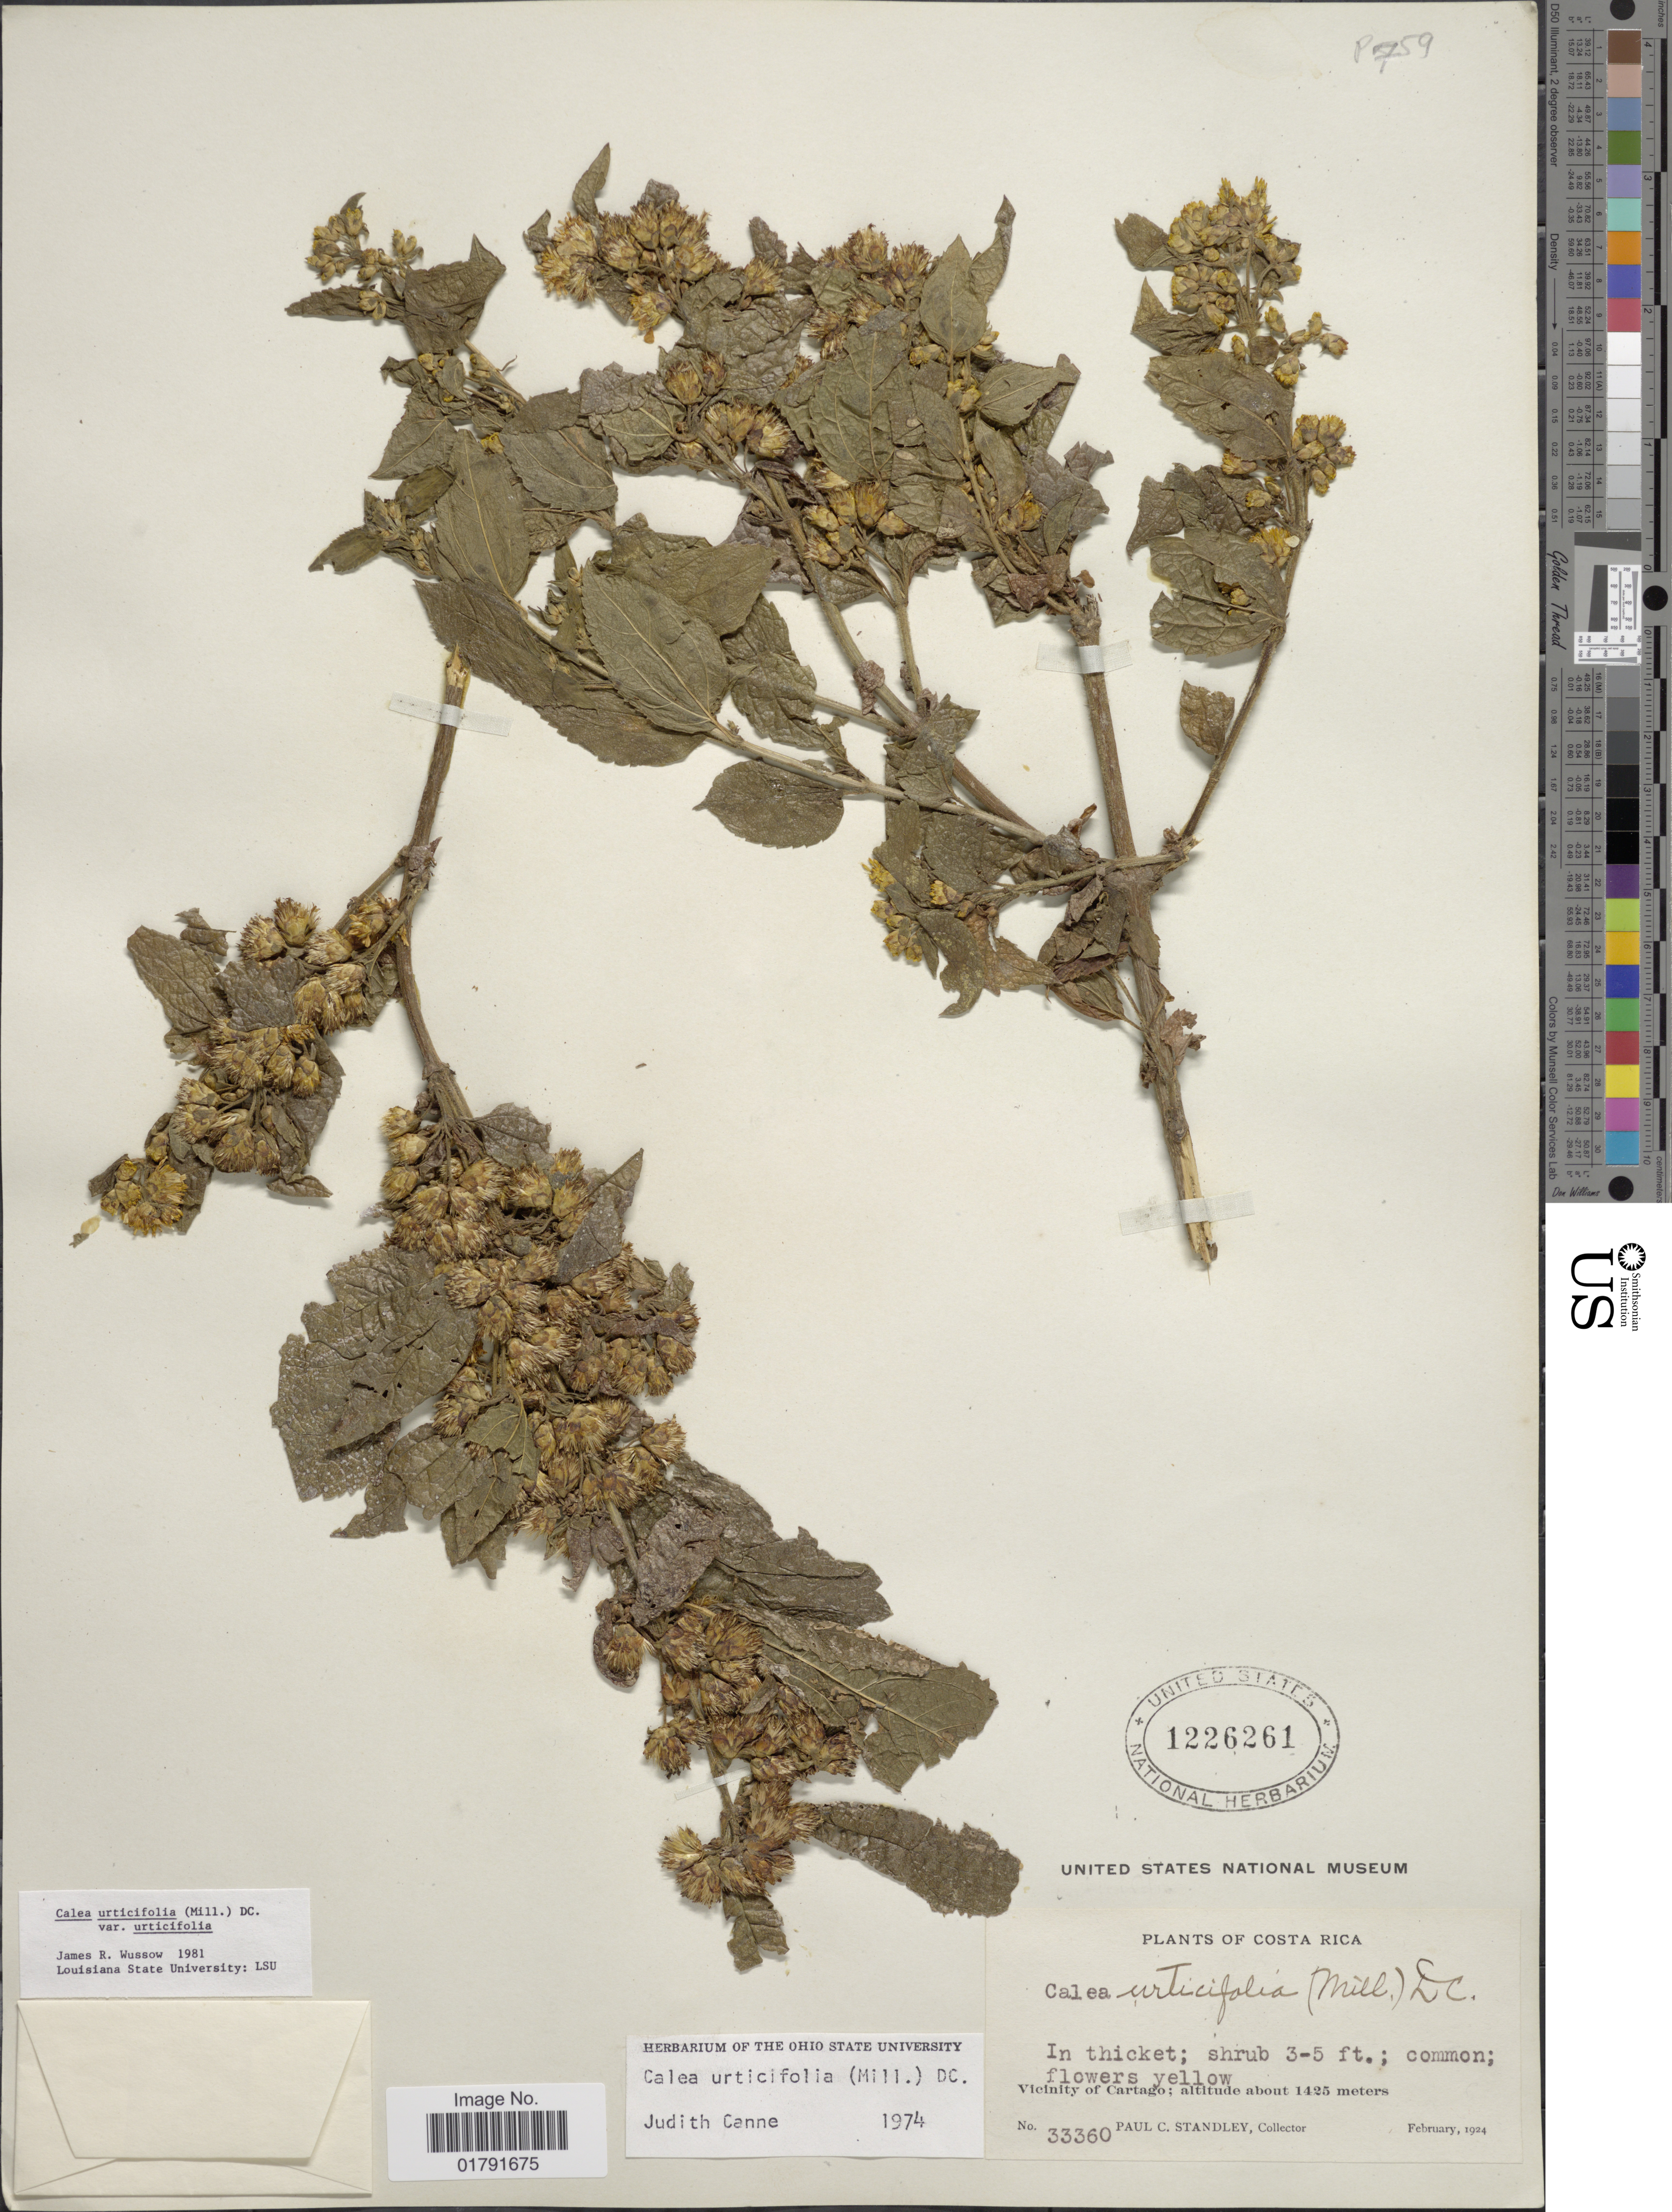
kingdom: Plantae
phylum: Tracheophyta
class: Magnoliopsida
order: Asterales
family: Asteraceae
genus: Calea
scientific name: Calea urticifolia var. urticifolia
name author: (Mill.) DC.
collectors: P. C. Standley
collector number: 33360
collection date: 1924-02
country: Costa Rica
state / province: Cartago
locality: In thicket, vicinity of Cartago.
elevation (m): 1425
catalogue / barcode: US 1226261